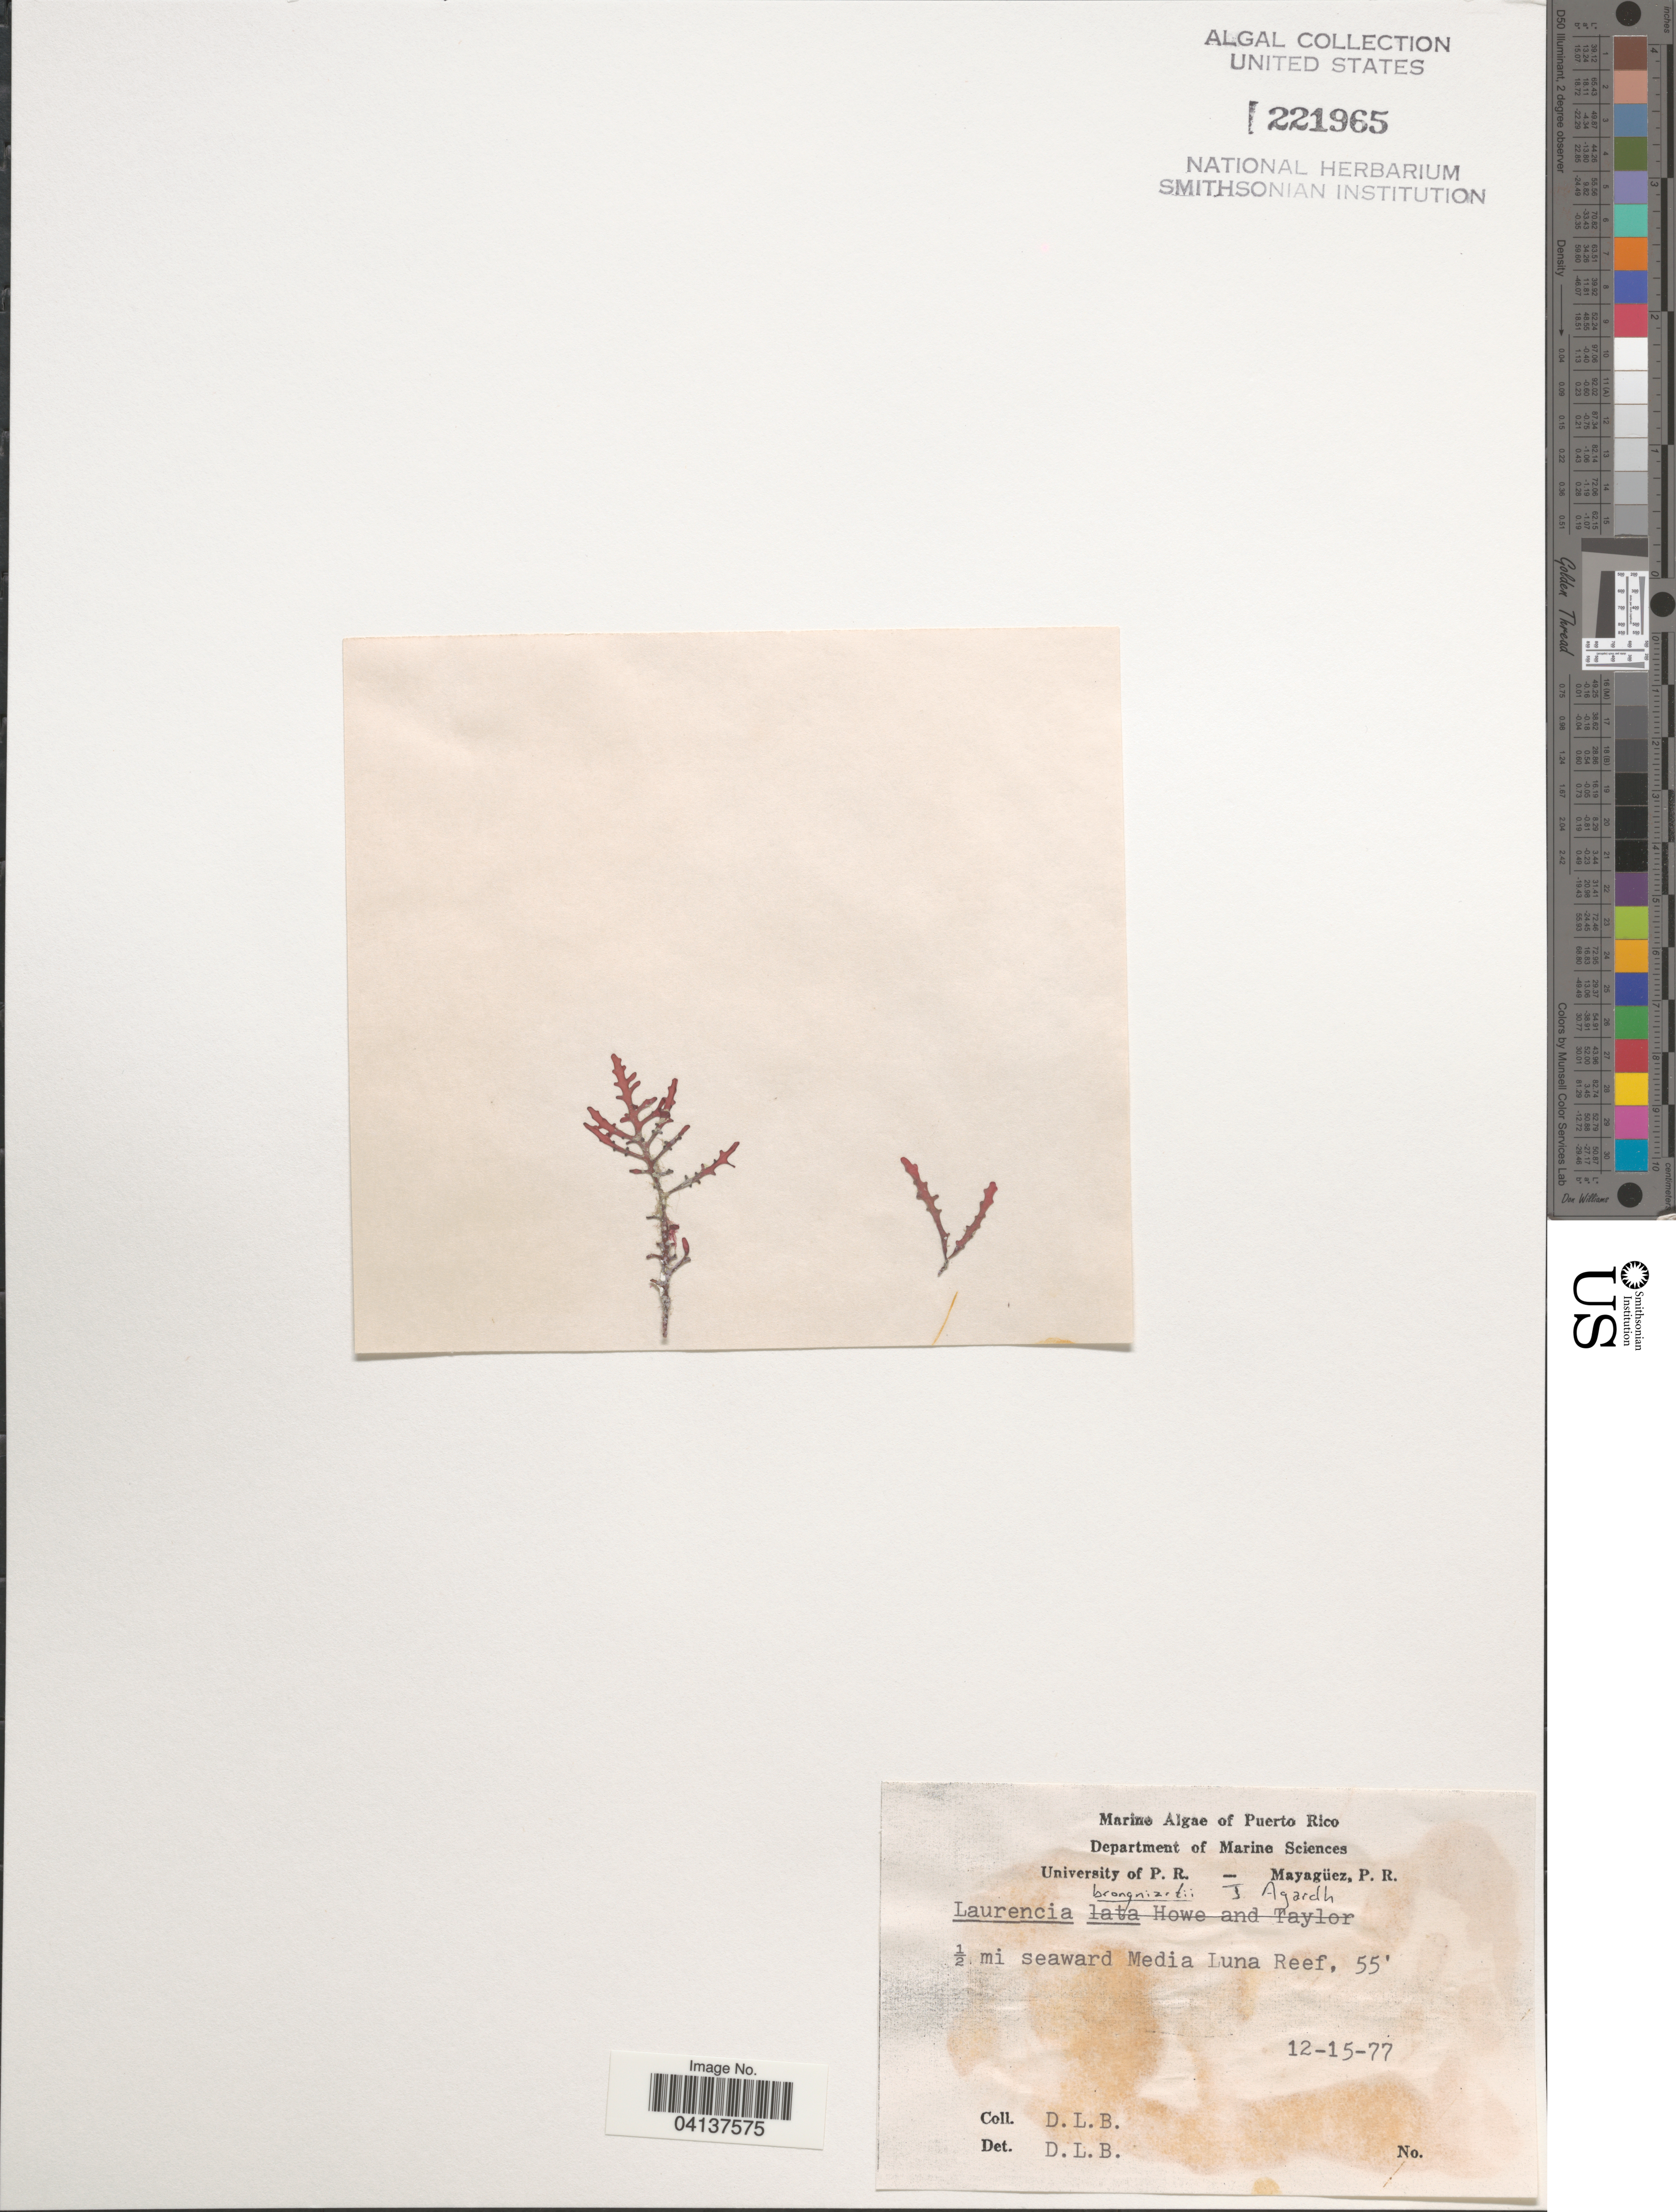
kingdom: Plantae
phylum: Rhodophyta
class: Florideophyceae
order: Ceramiales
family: Rhodomelaceae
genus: Laurencia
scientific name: Laurencia brongniartii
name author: J. Agardh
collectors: D. L. B.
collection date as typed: Transcribed d/m/y: 15/12/77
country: Puerto Rico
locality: ½ mi seaward Media Luna Reef.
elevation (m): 17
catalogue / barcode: US 221965